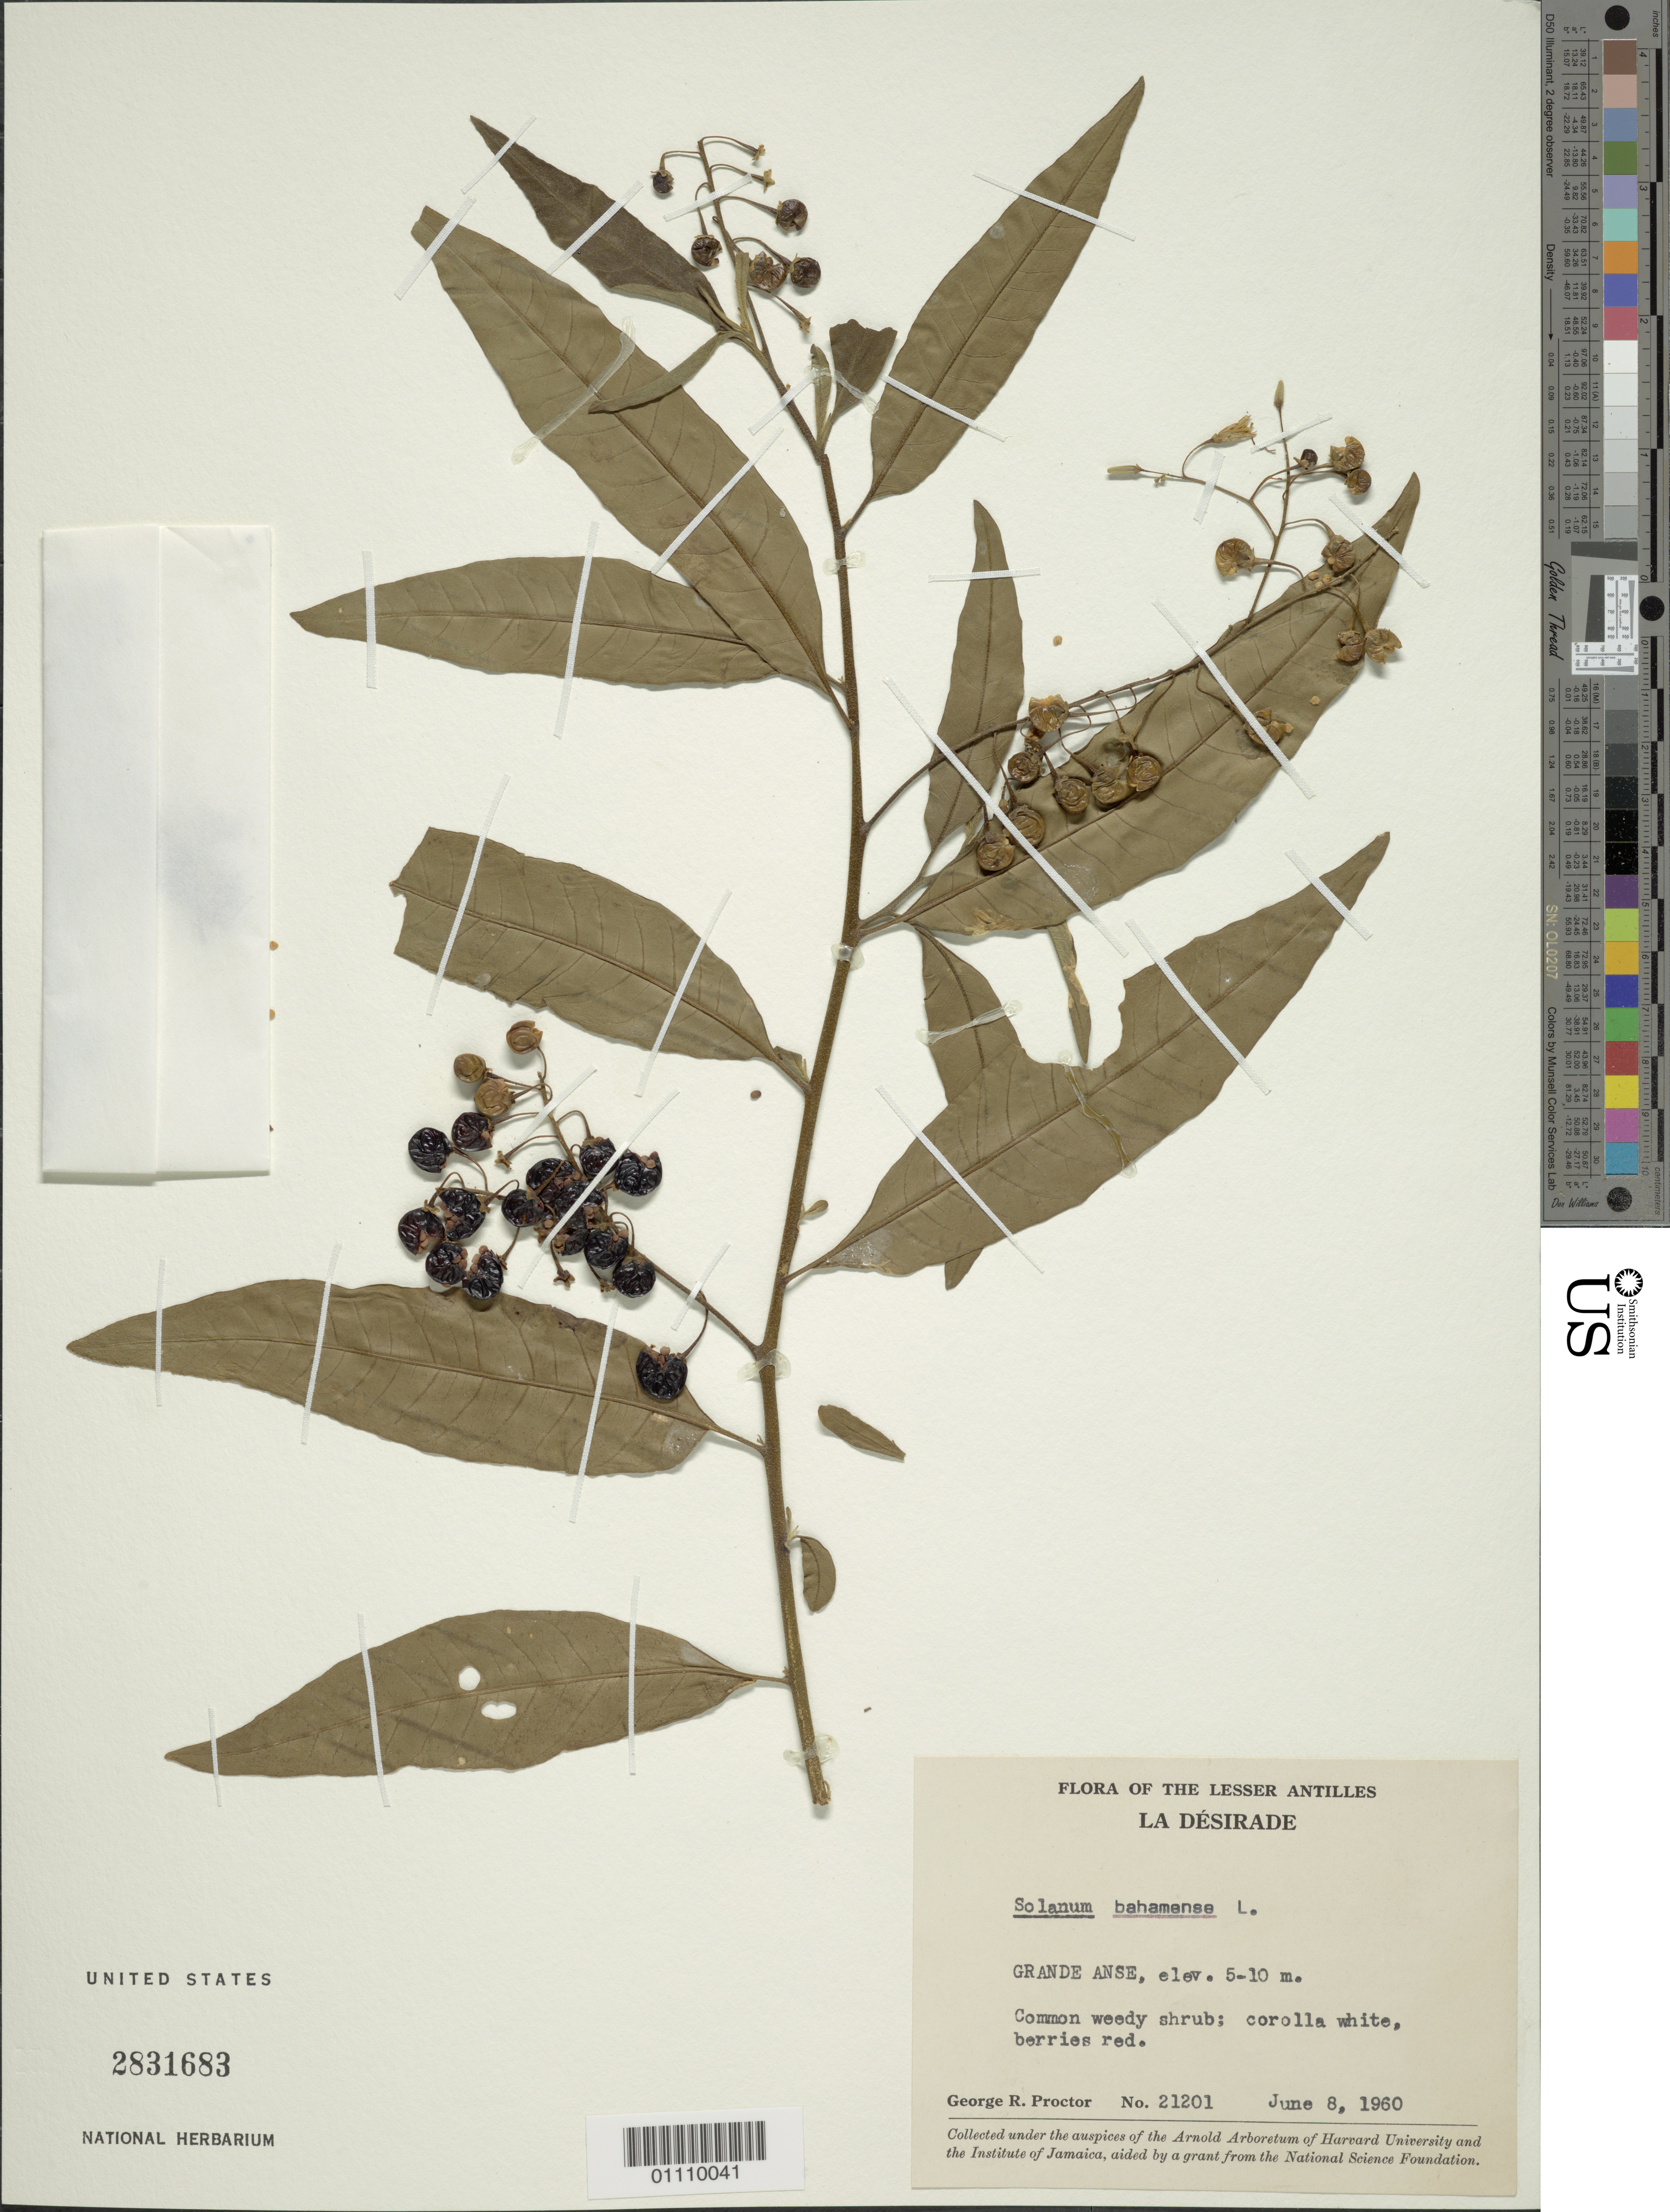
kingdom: Plantae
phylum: Tracheophyta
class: Magnoliopsida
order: Solanales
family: Solanaceae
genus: Solanum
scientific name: Solanum bahamense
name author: L.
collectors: G. R. Proctor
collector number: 21201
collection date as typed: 08 Jun 1960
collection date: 1960-06-08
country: Guadeloupe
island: La Désirade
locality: Grande Anse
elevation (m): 5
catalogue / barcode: US 2831683